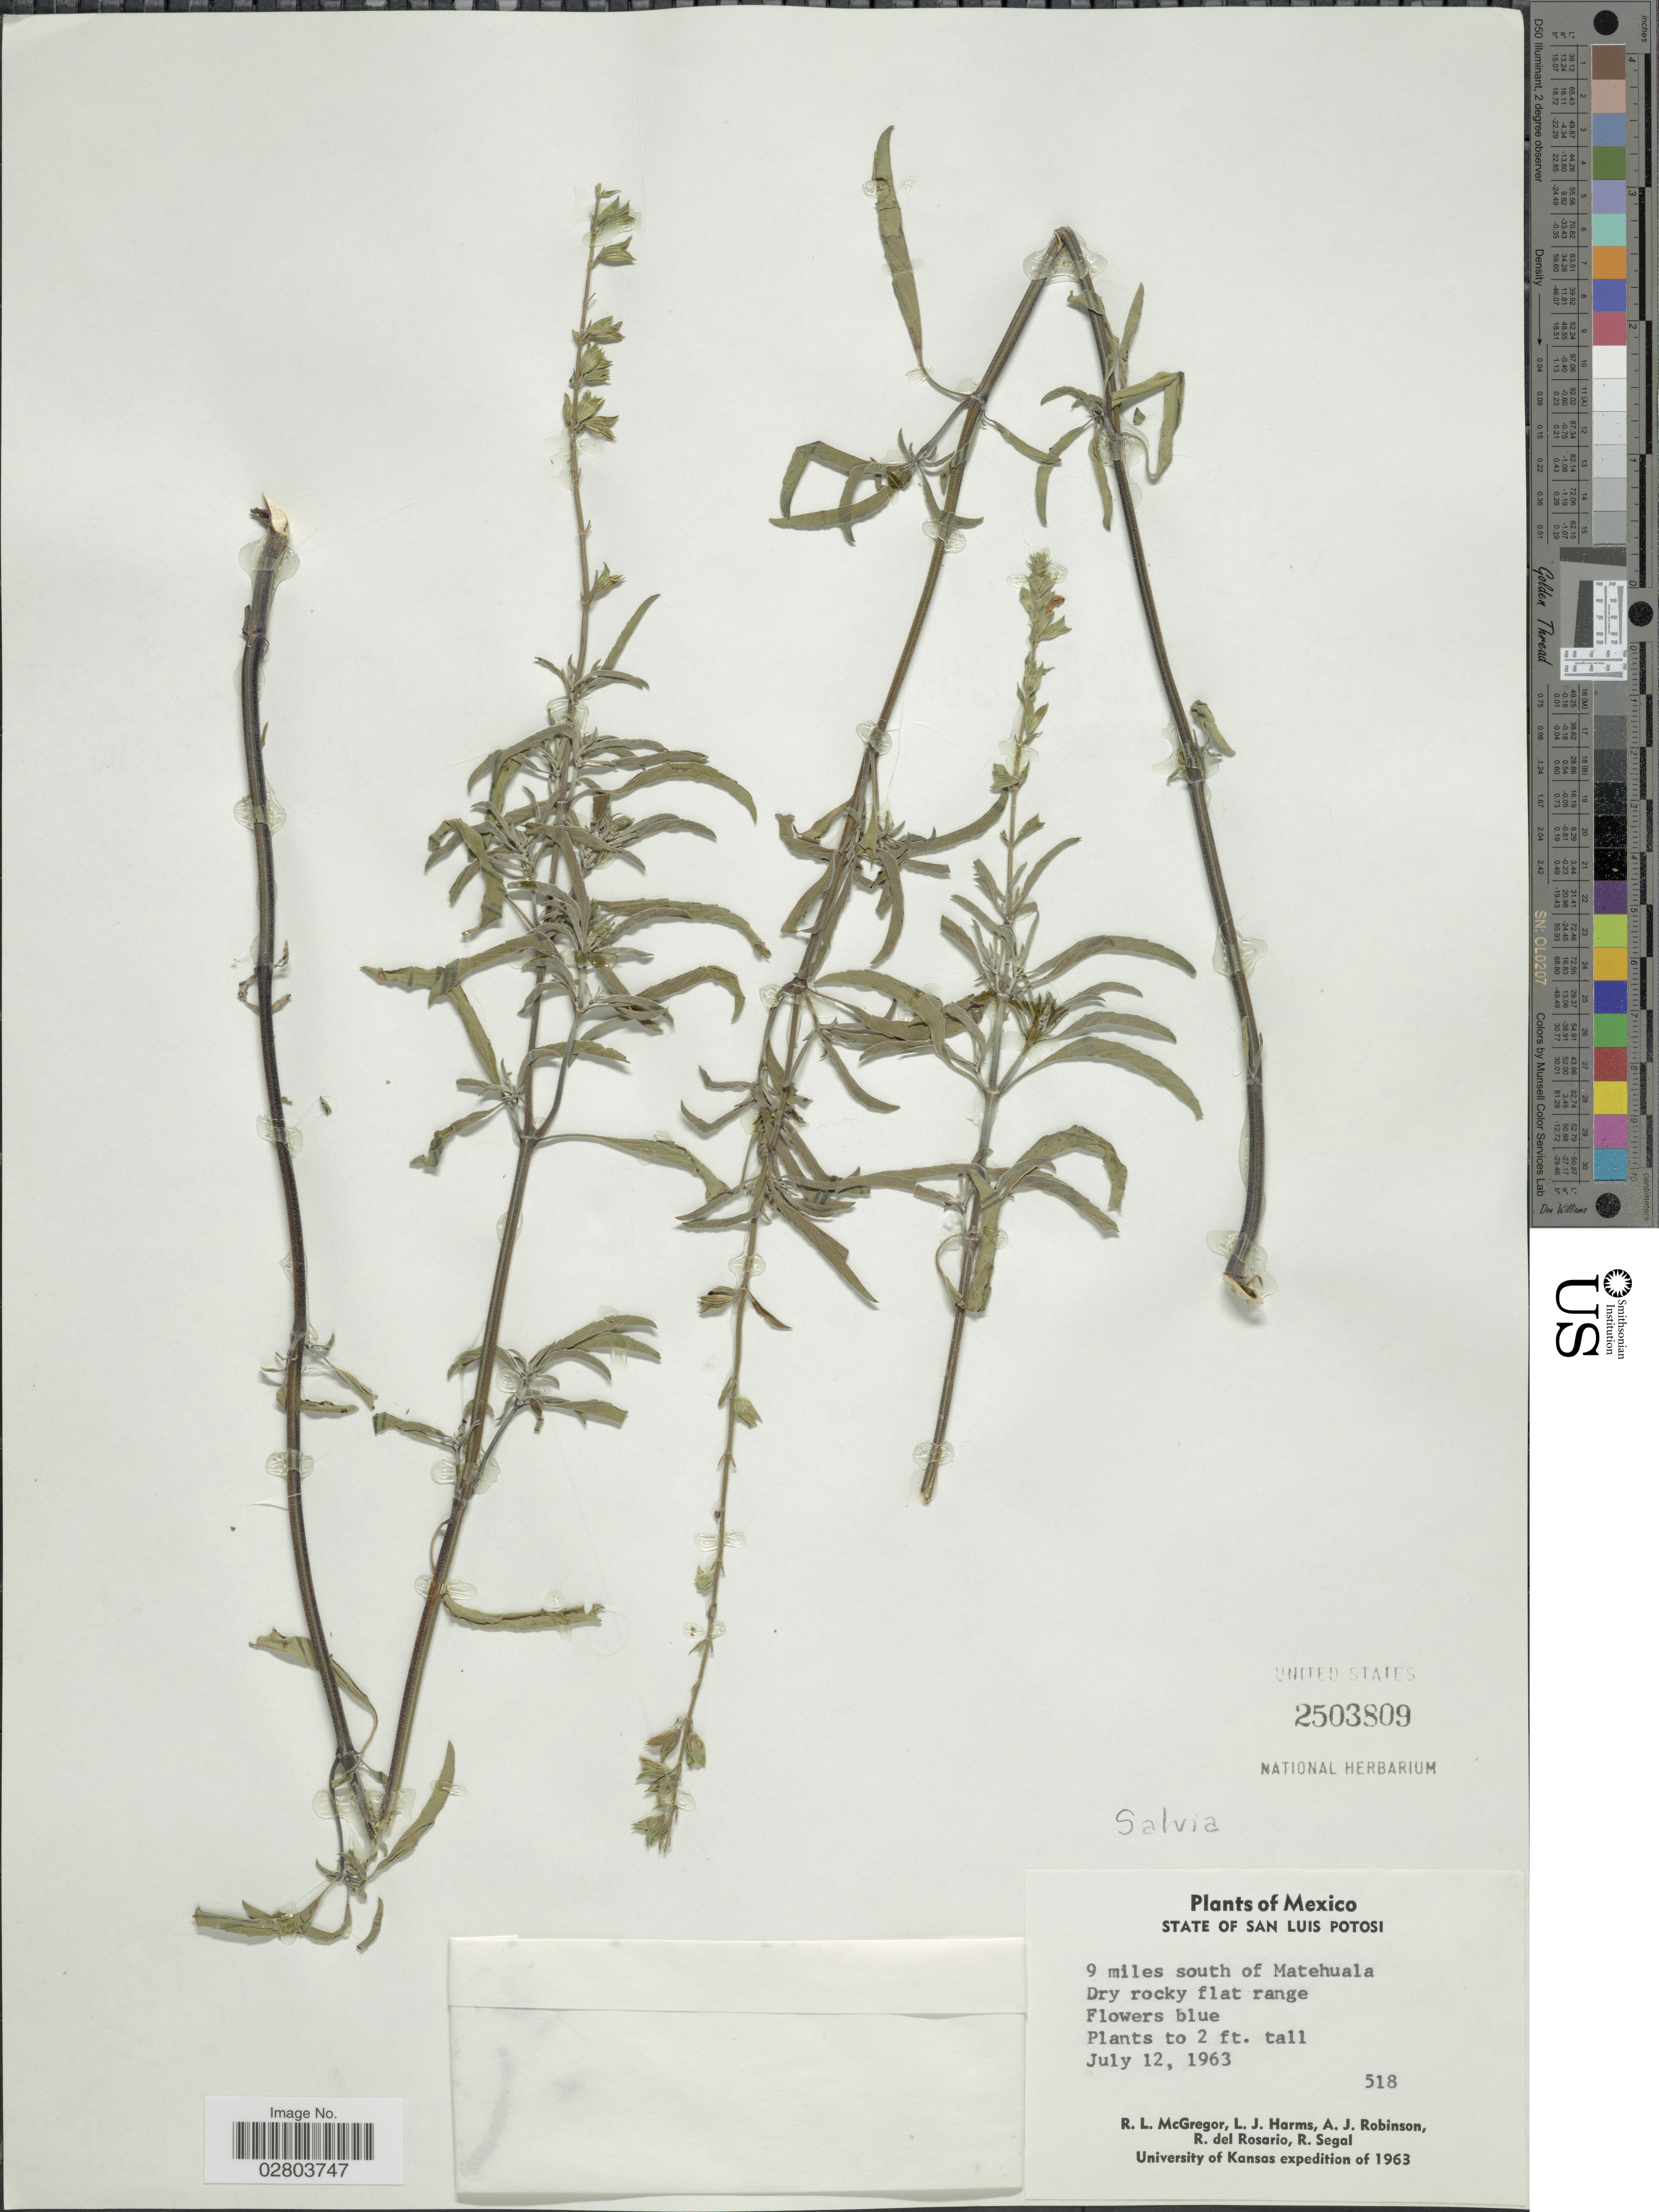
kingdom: Plantae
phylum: Tracheophyta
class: Magnoliopsida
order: Lamiales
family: Lamiaceae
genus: Salvia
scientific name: Salvia sp.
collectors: R. McGregor, L. Harms, A. J. Robinson, R. del Rosario & R. Segal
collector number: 518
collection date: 1963-07-12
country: Mexico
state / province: San Luis Potosí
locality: State of San Luis Potosi. 9 miles south of Matehuala.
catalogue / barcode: US 2503809